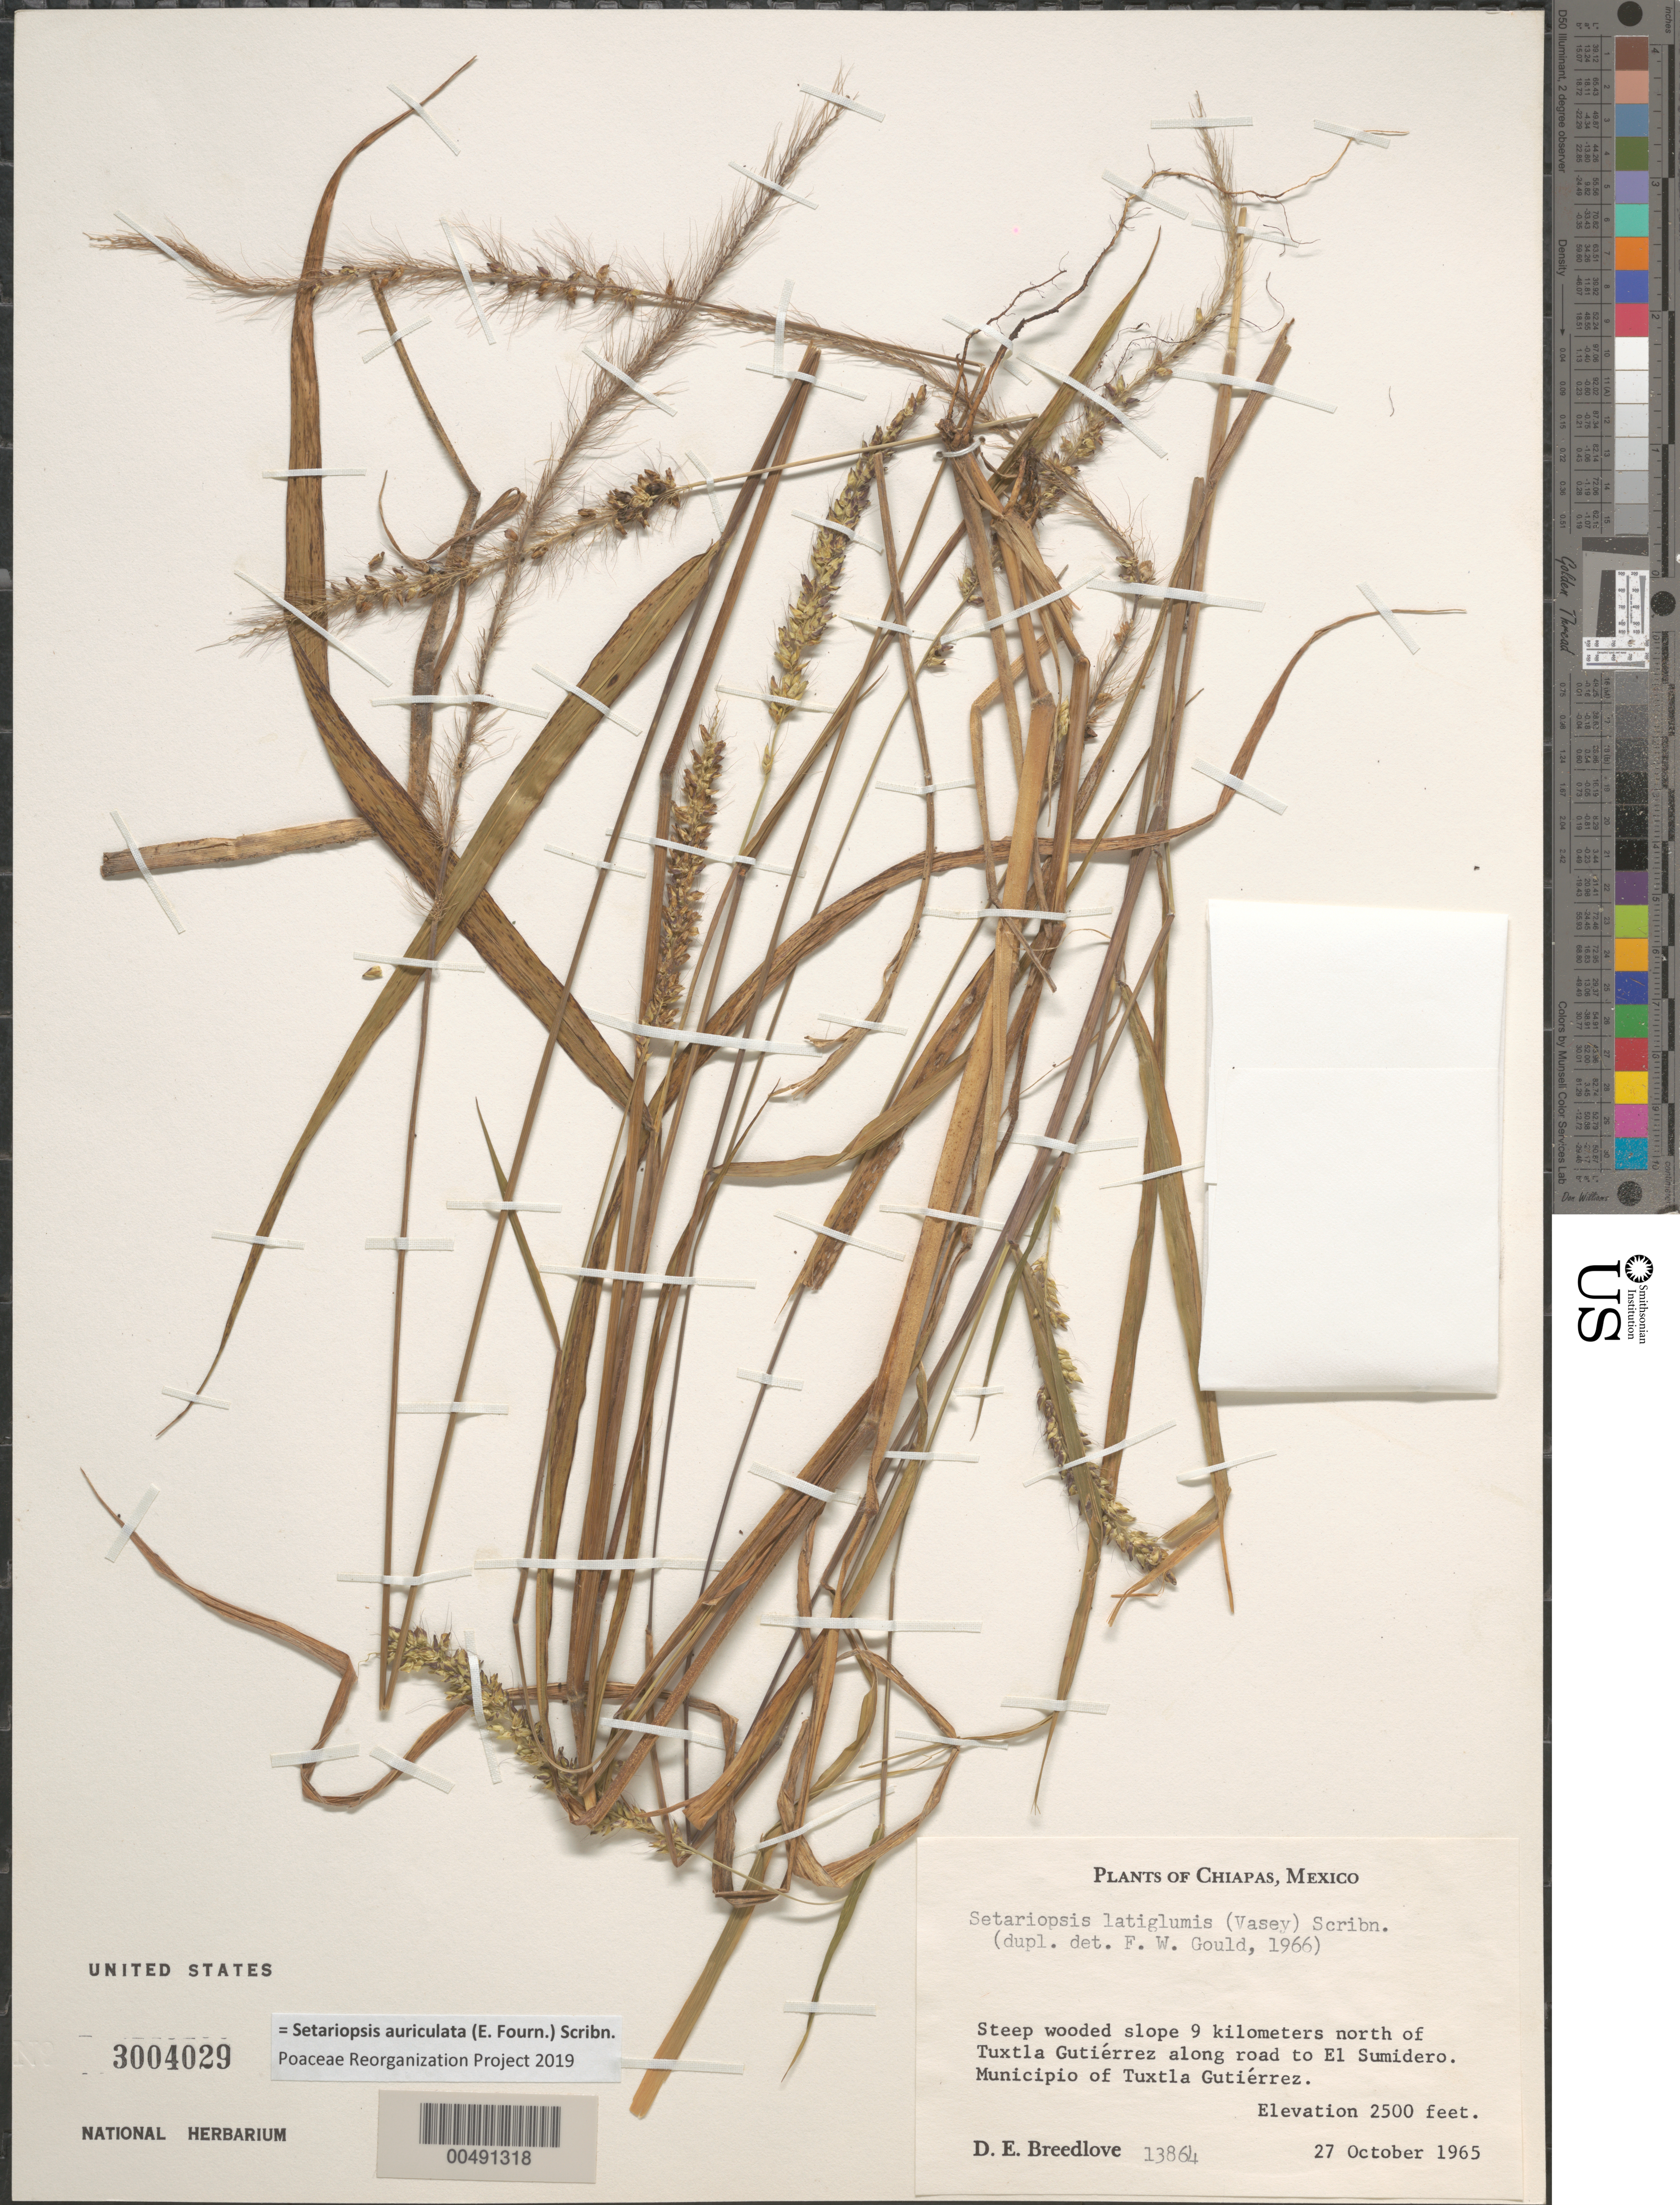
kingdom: Plantae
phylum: Tracheophyta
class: Liliopsida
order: Poales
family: Poaceae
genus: Setariopsis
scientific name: Setariopsis auriculata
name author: (E. Fourn.) Scribn.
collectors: D. E. Breedlove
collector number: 13864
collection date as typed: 27 Oct 1965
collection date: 1965-10-27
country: Mexico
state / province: Chiapas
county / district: Tuxtla Gutiérrez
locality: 9 km N of Tuxtla Gutiérrez along rd to El Sumidero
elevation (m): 762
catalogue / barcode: US 3004029